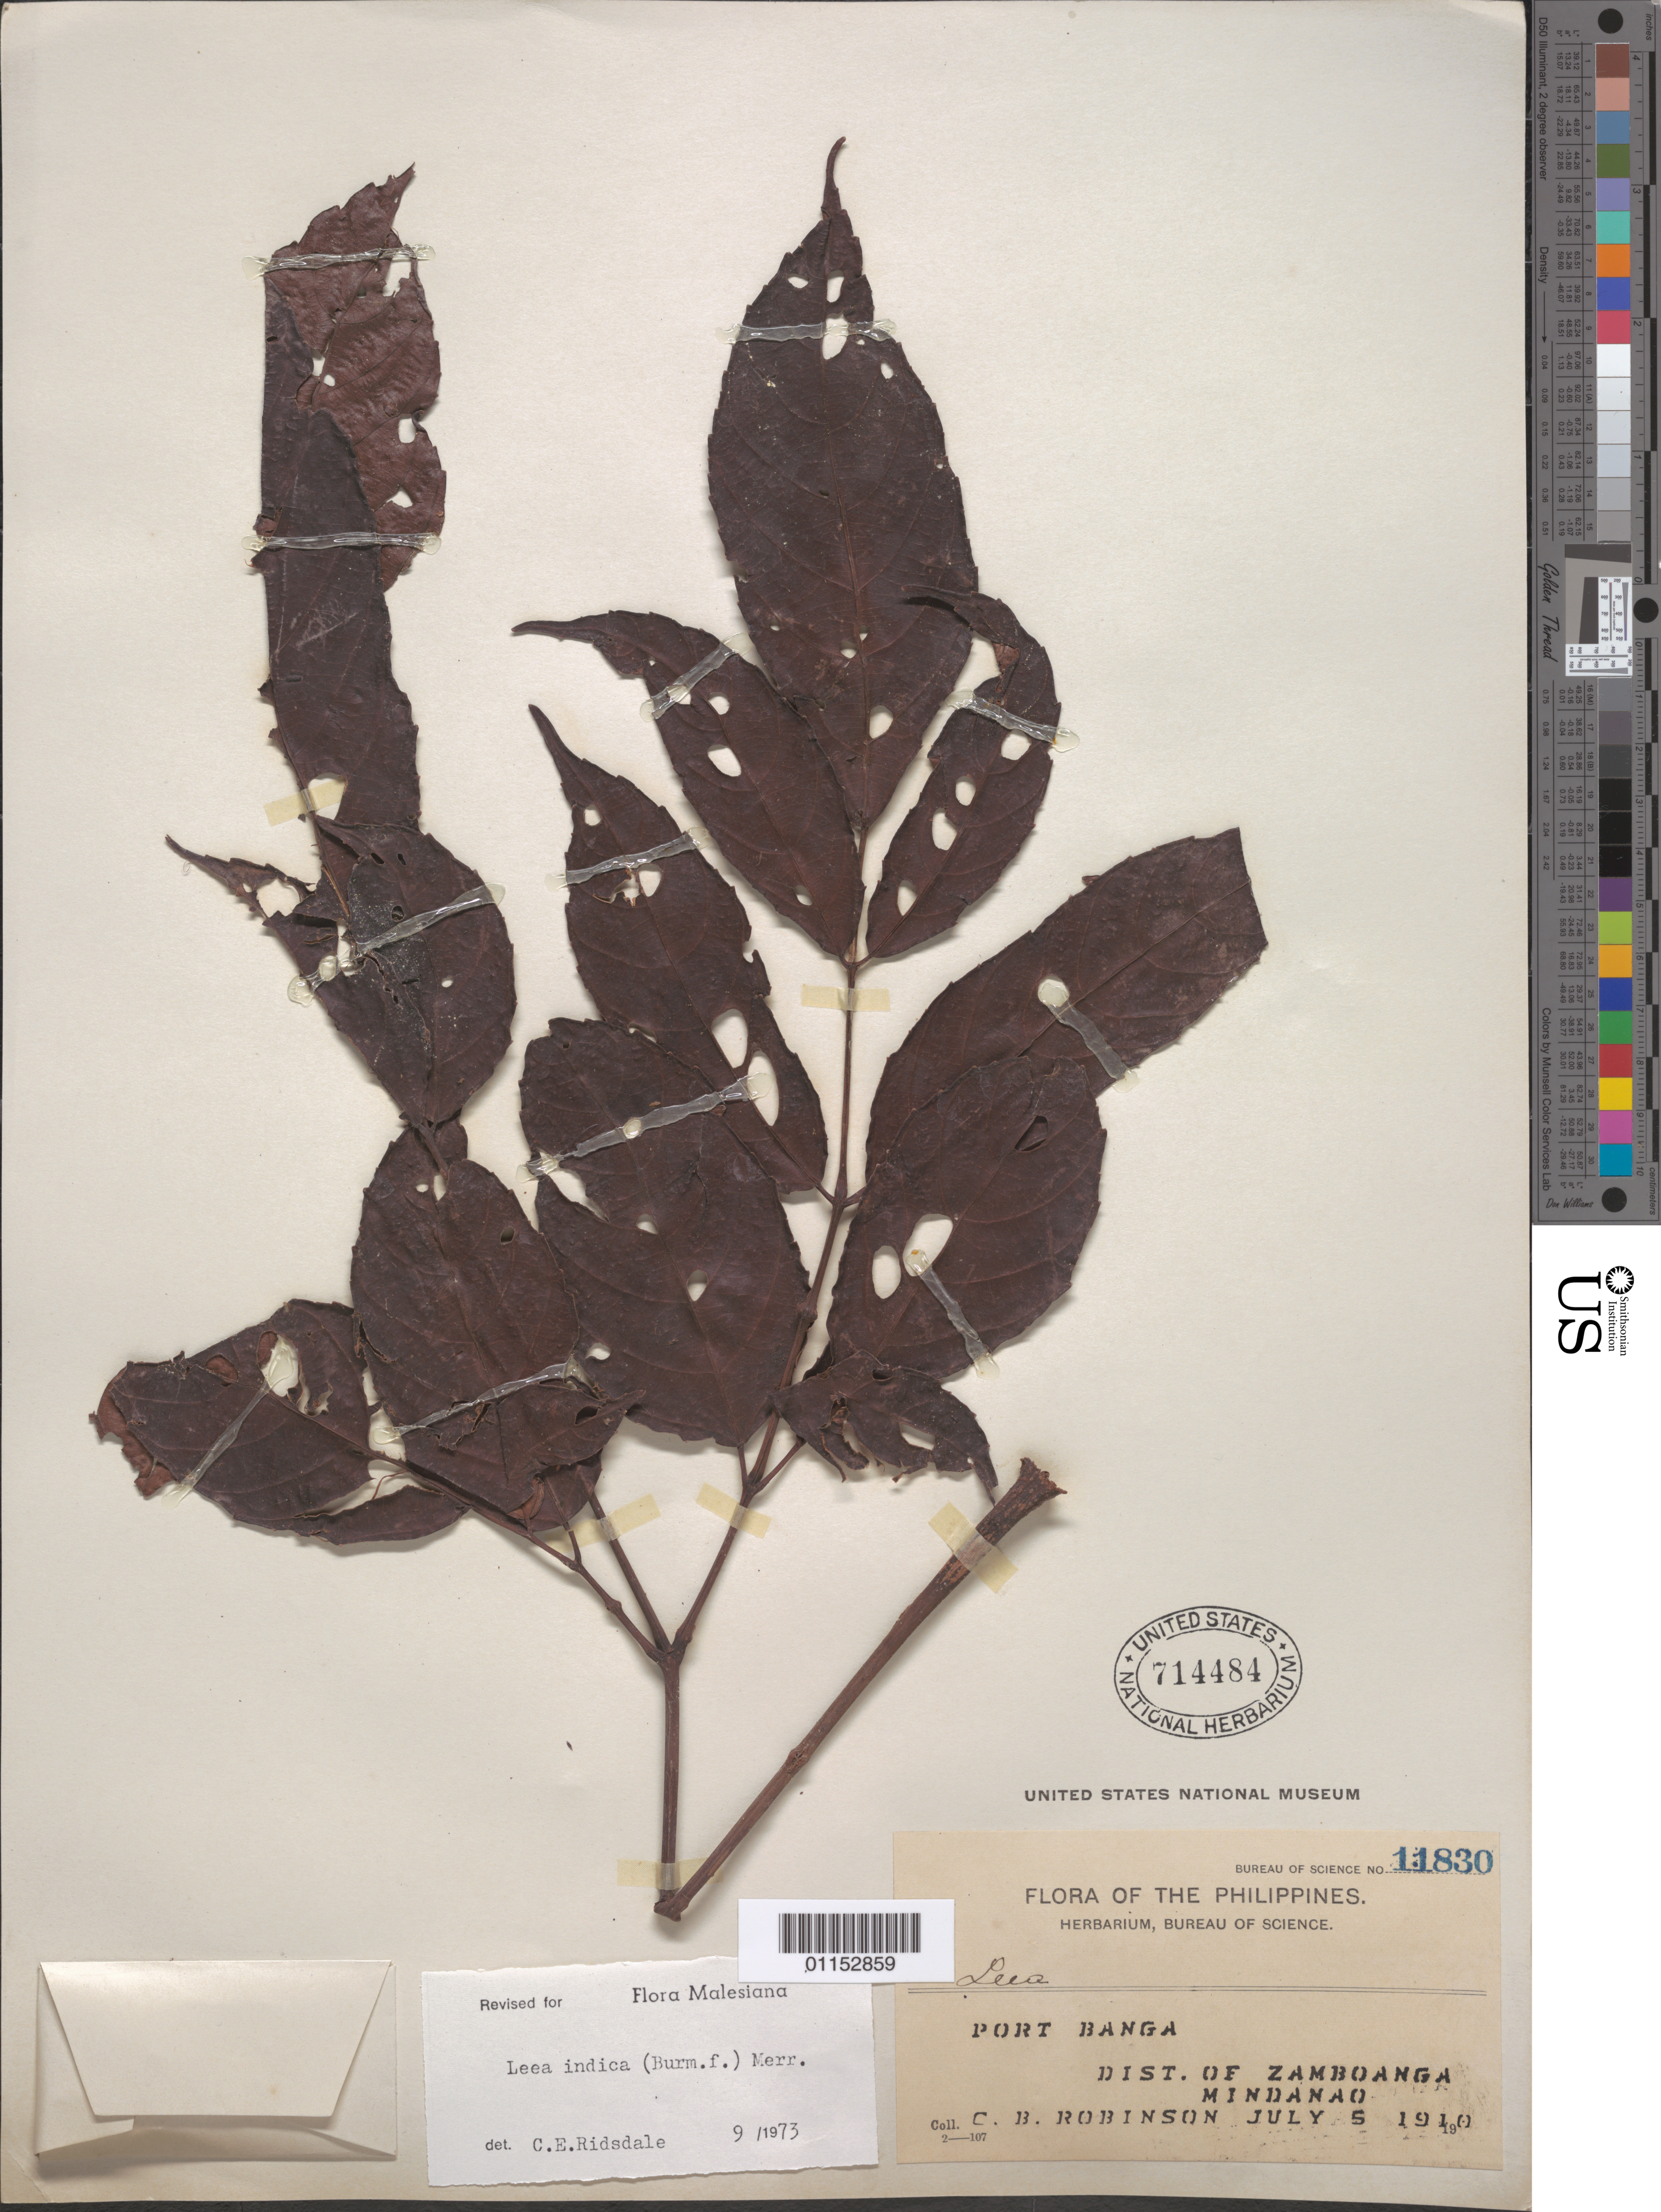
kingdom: Plantae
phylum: Tracheophyta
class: Magnoliopsida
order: Vitales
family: Vitaceae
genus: Leea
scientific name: Leea indica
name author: (Burm. f.) Merr.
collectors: C. Robinson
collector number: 11830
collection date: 1910-07-05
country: Philippines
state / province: Zamboanga Peninsula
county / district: Zamboanga del Sur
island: Mindanao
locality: Port Banga.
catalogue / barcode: US 714484